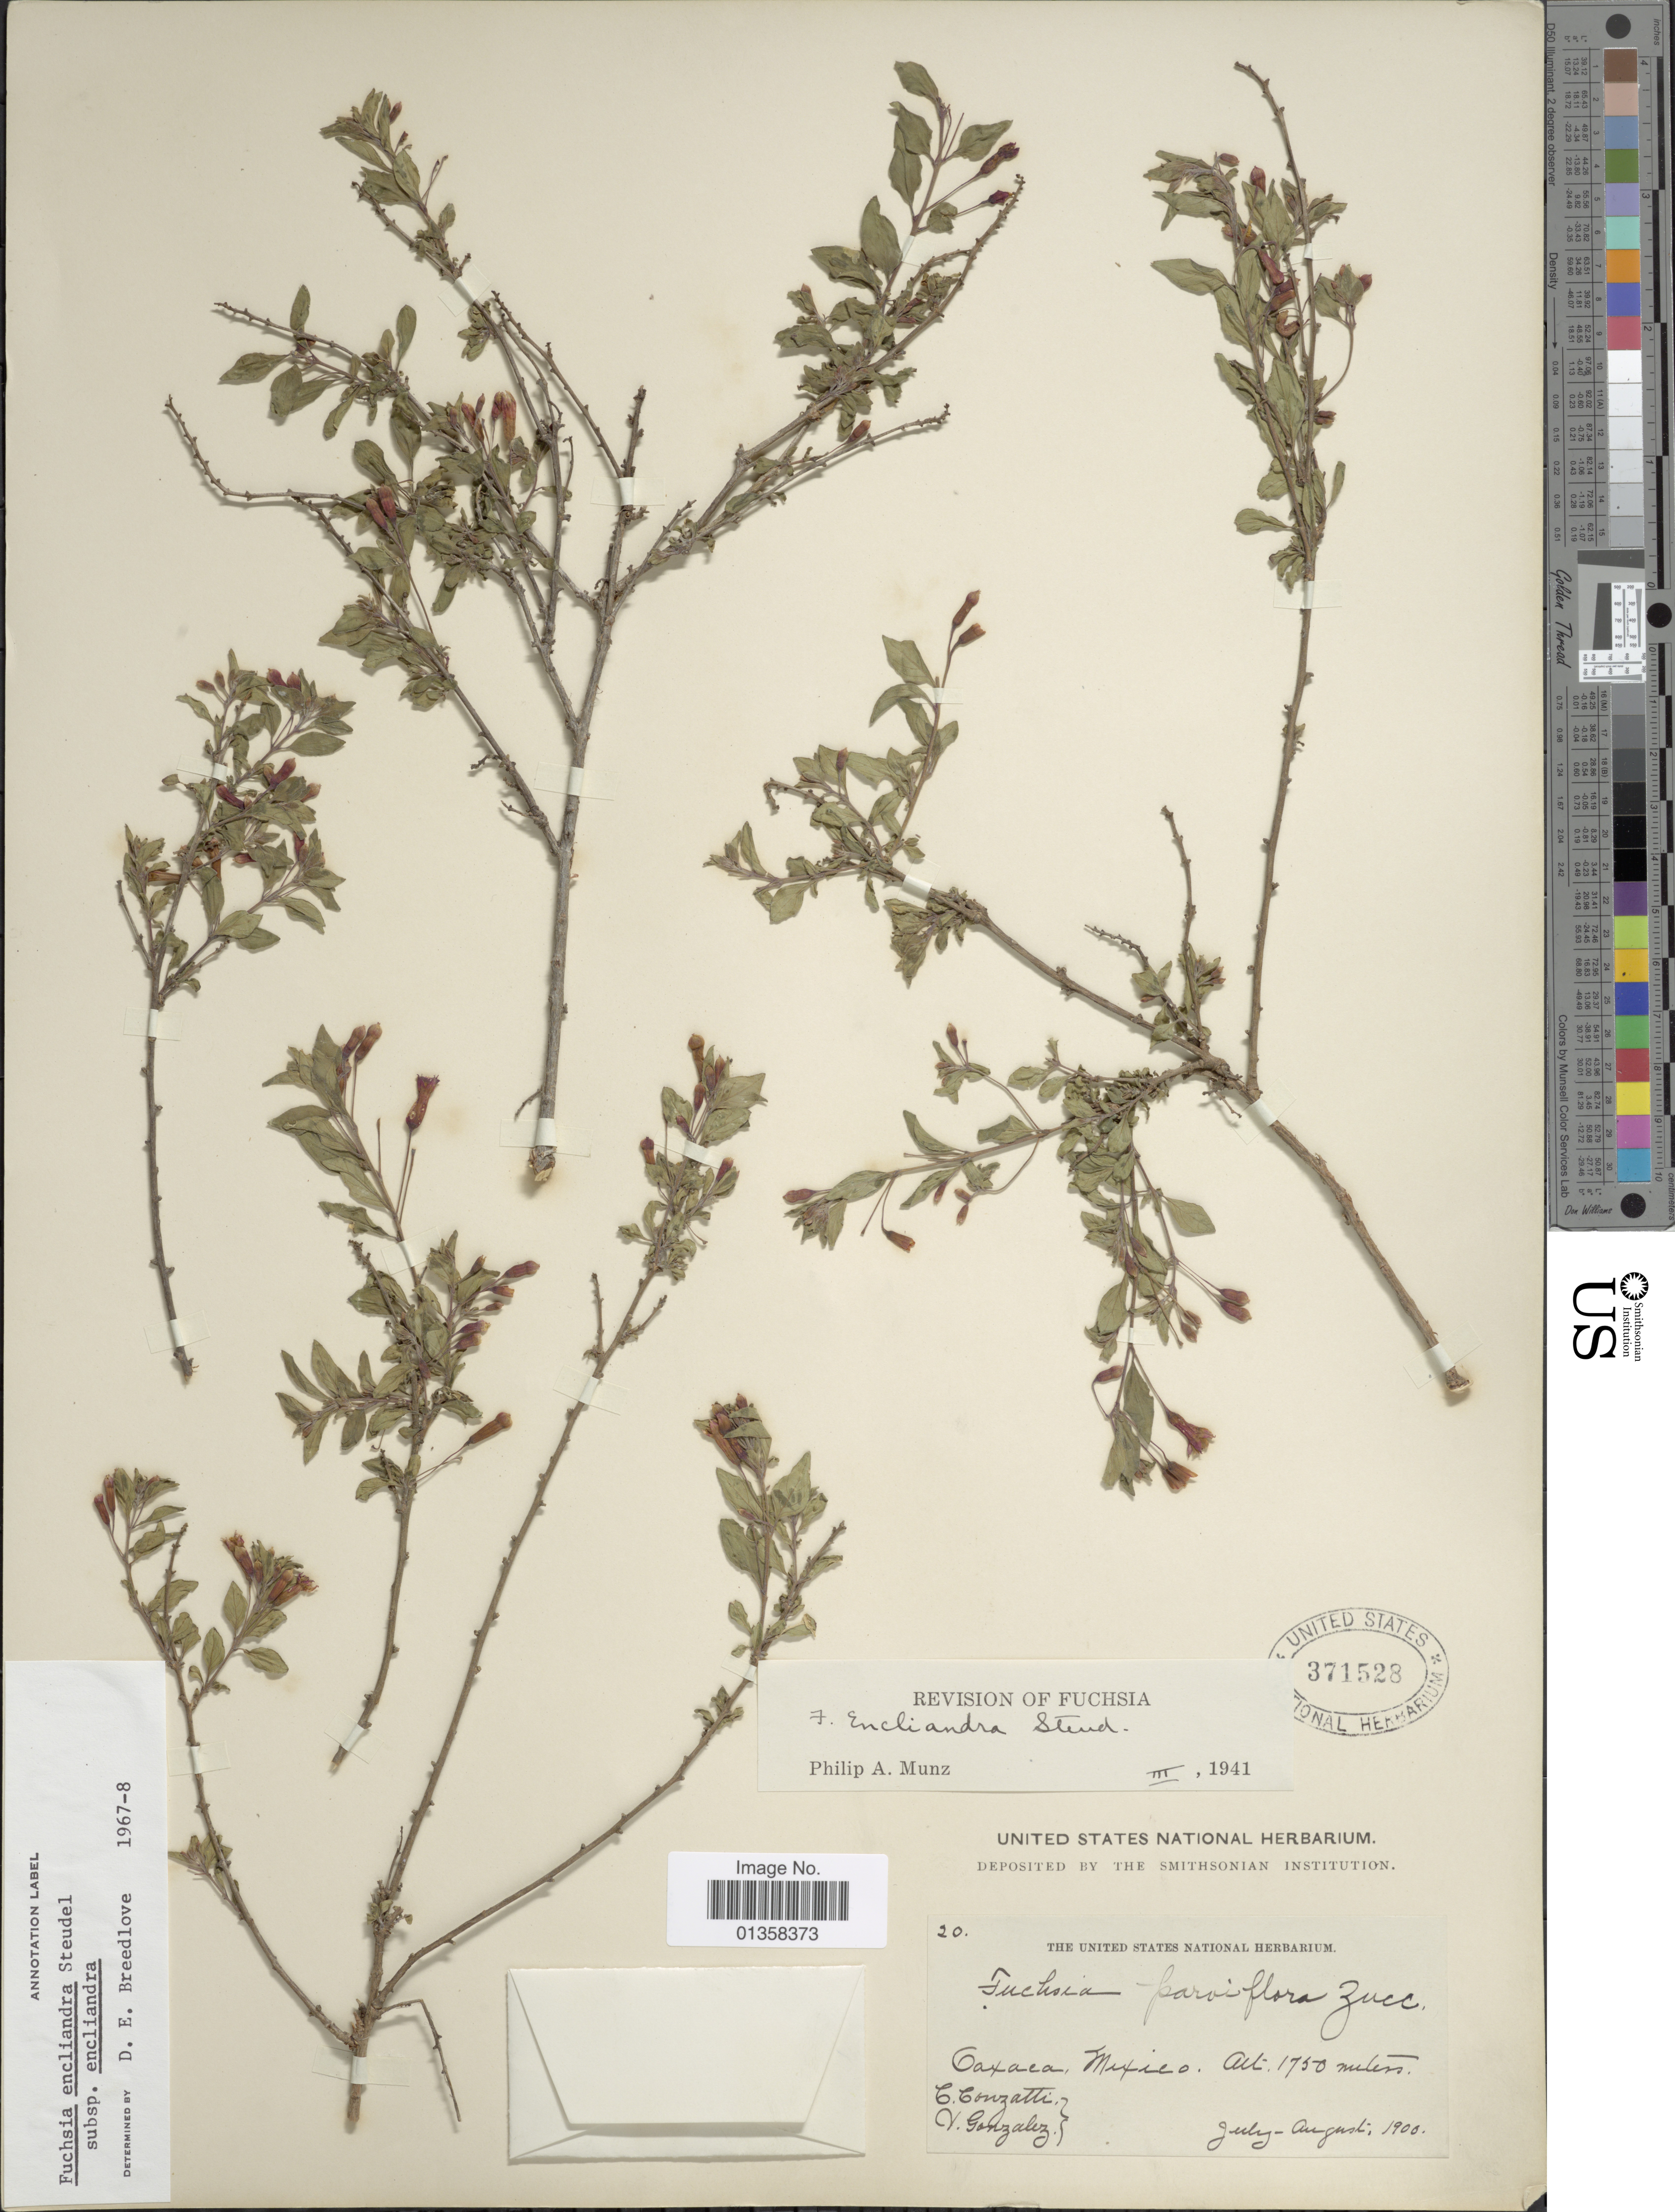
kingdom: Plantae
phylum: Tracheophyta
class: Magnoliopsida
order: Myrtales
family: Onagraceae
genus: Fuchsia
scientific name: Fuchsia encliandra subsp. encliandra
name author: Steud.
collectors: C. Conzatti & V. Gonzales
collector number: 20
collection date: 1900-07/1900-08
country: Mexico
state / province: Oaxaca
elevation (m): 1750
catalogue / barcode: US 371528